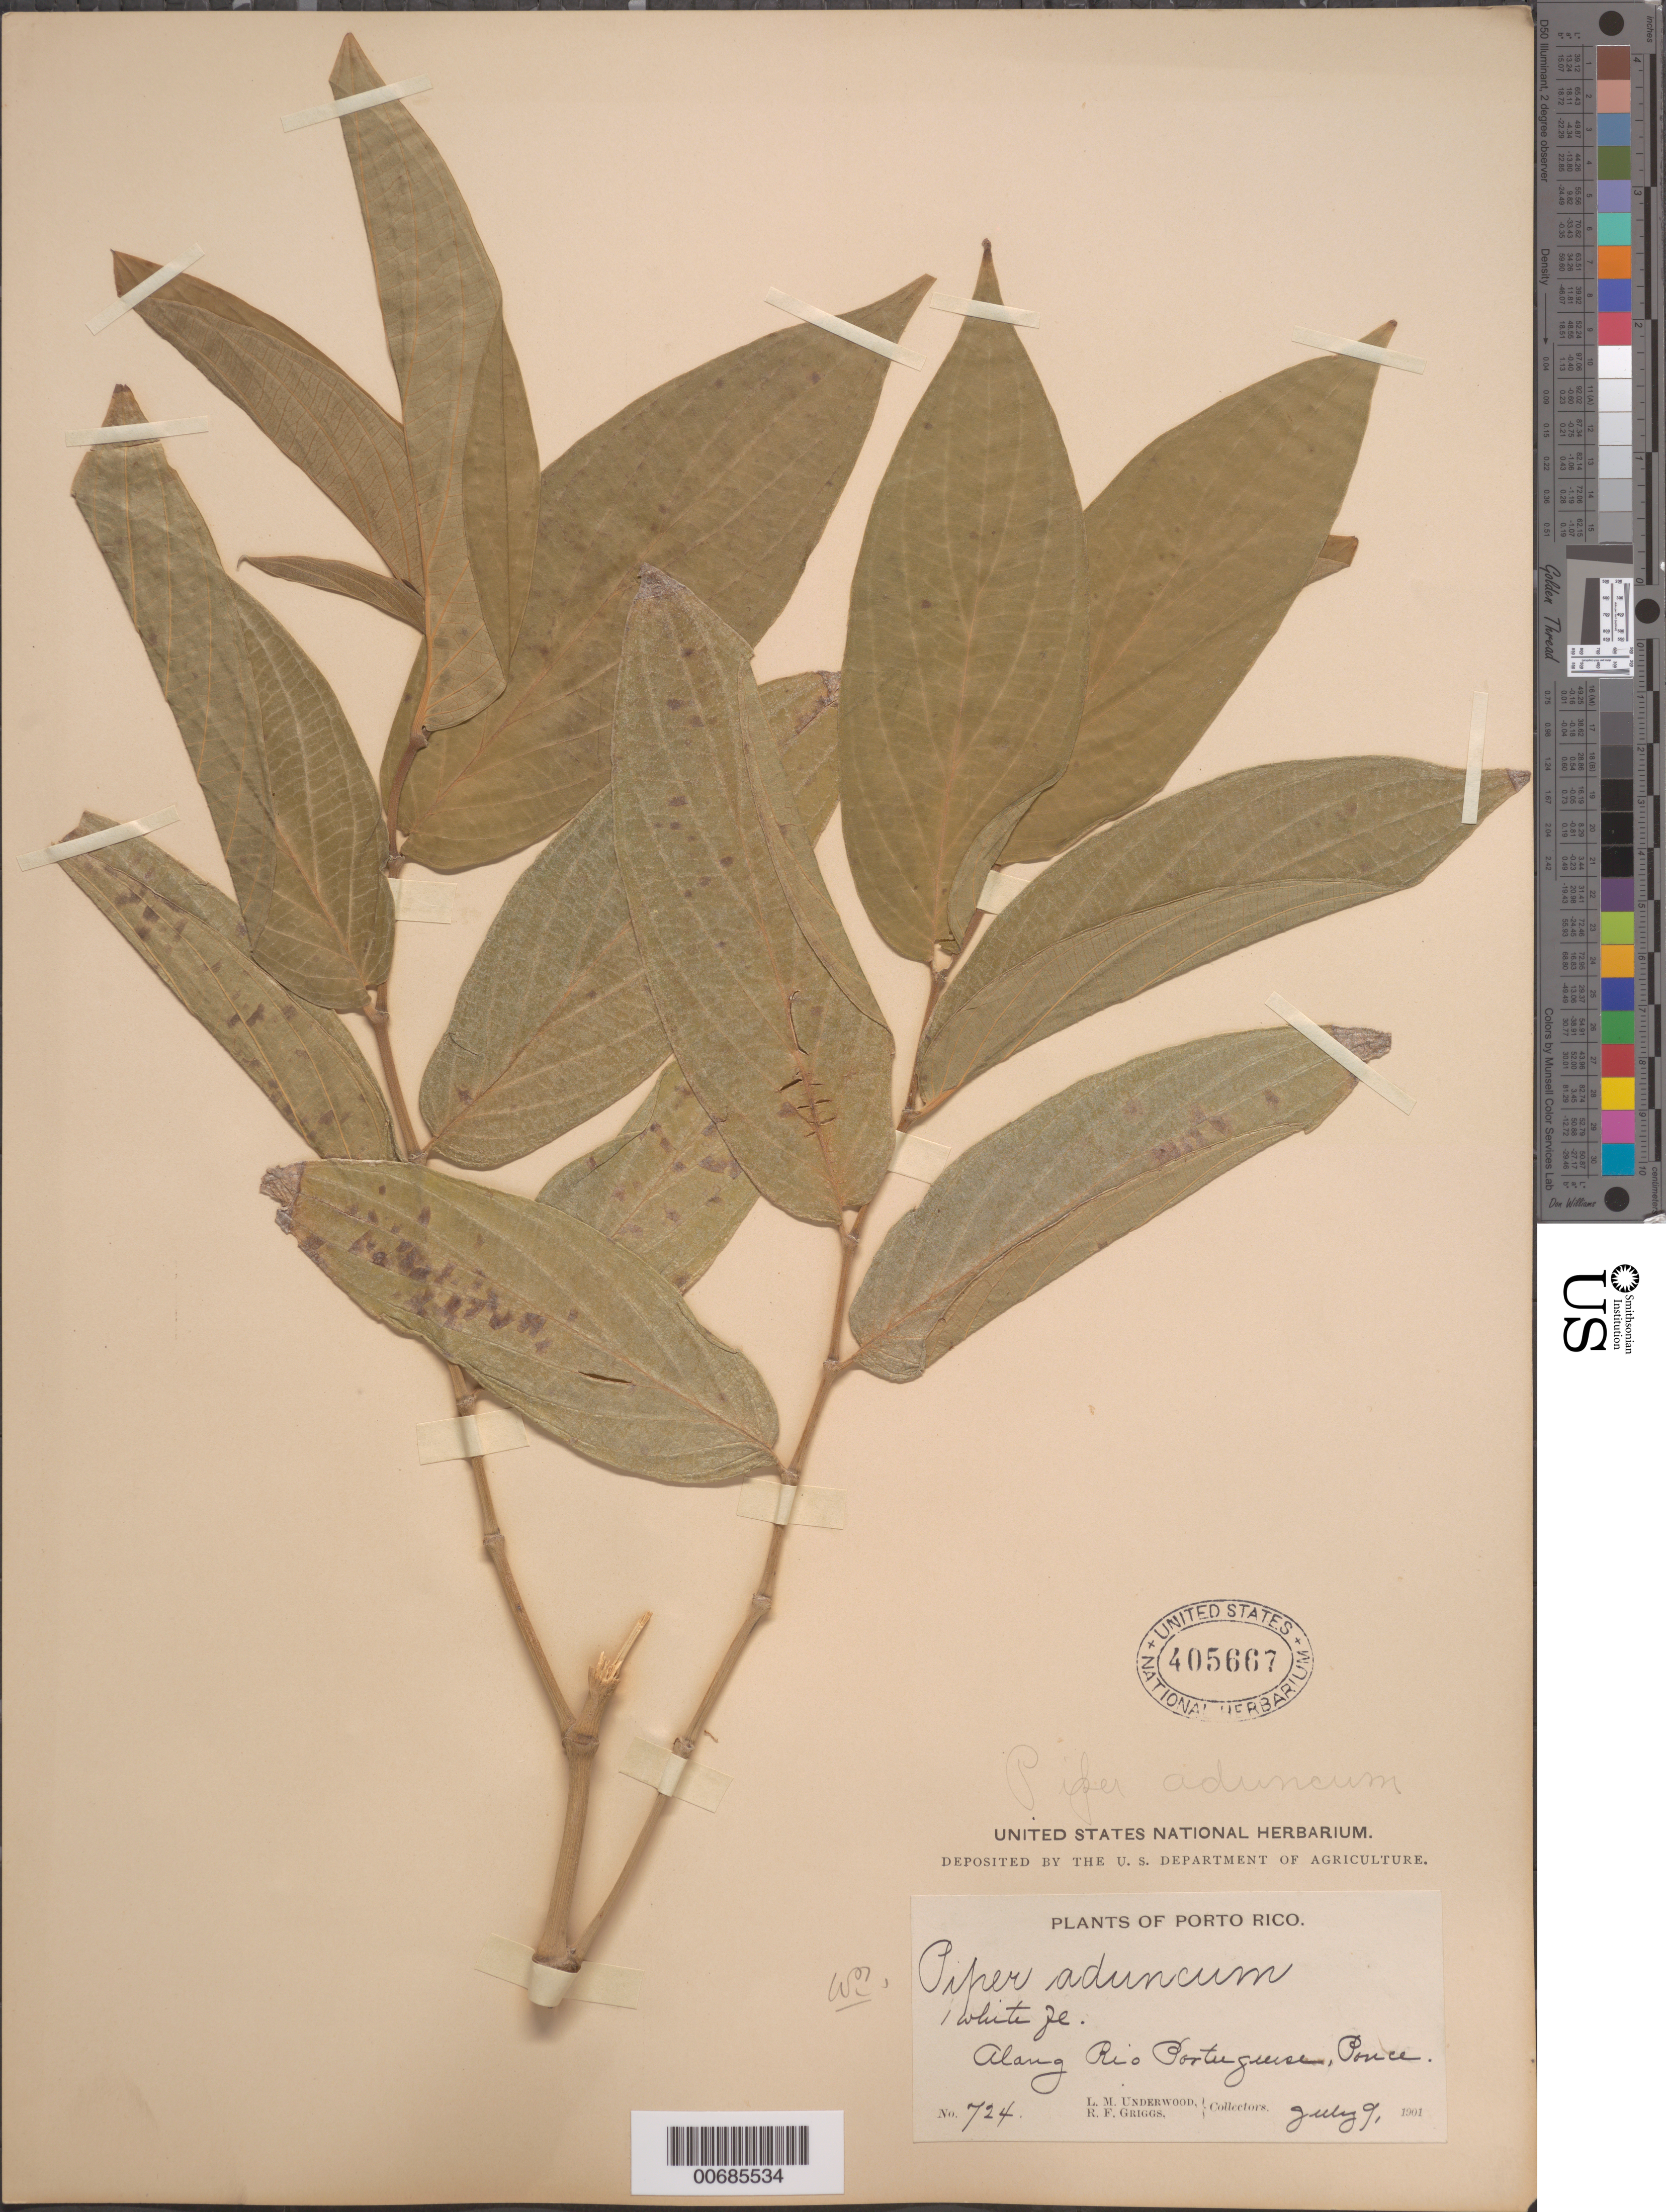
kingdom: Plantae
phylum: Tracheophyta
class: Magnoliopsida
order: Piperales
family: Piperaceae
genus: Piper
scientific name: Piper aduncum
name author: L.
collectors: L. M. Underwood & R. F. Griggs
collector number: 724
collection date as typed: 09 Jul 1901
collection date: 1901-07-09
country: Puerto Rico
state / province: Ponce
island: Greater Antilles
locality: Along Rio Portuguense, Ponce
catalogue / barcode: US 405667